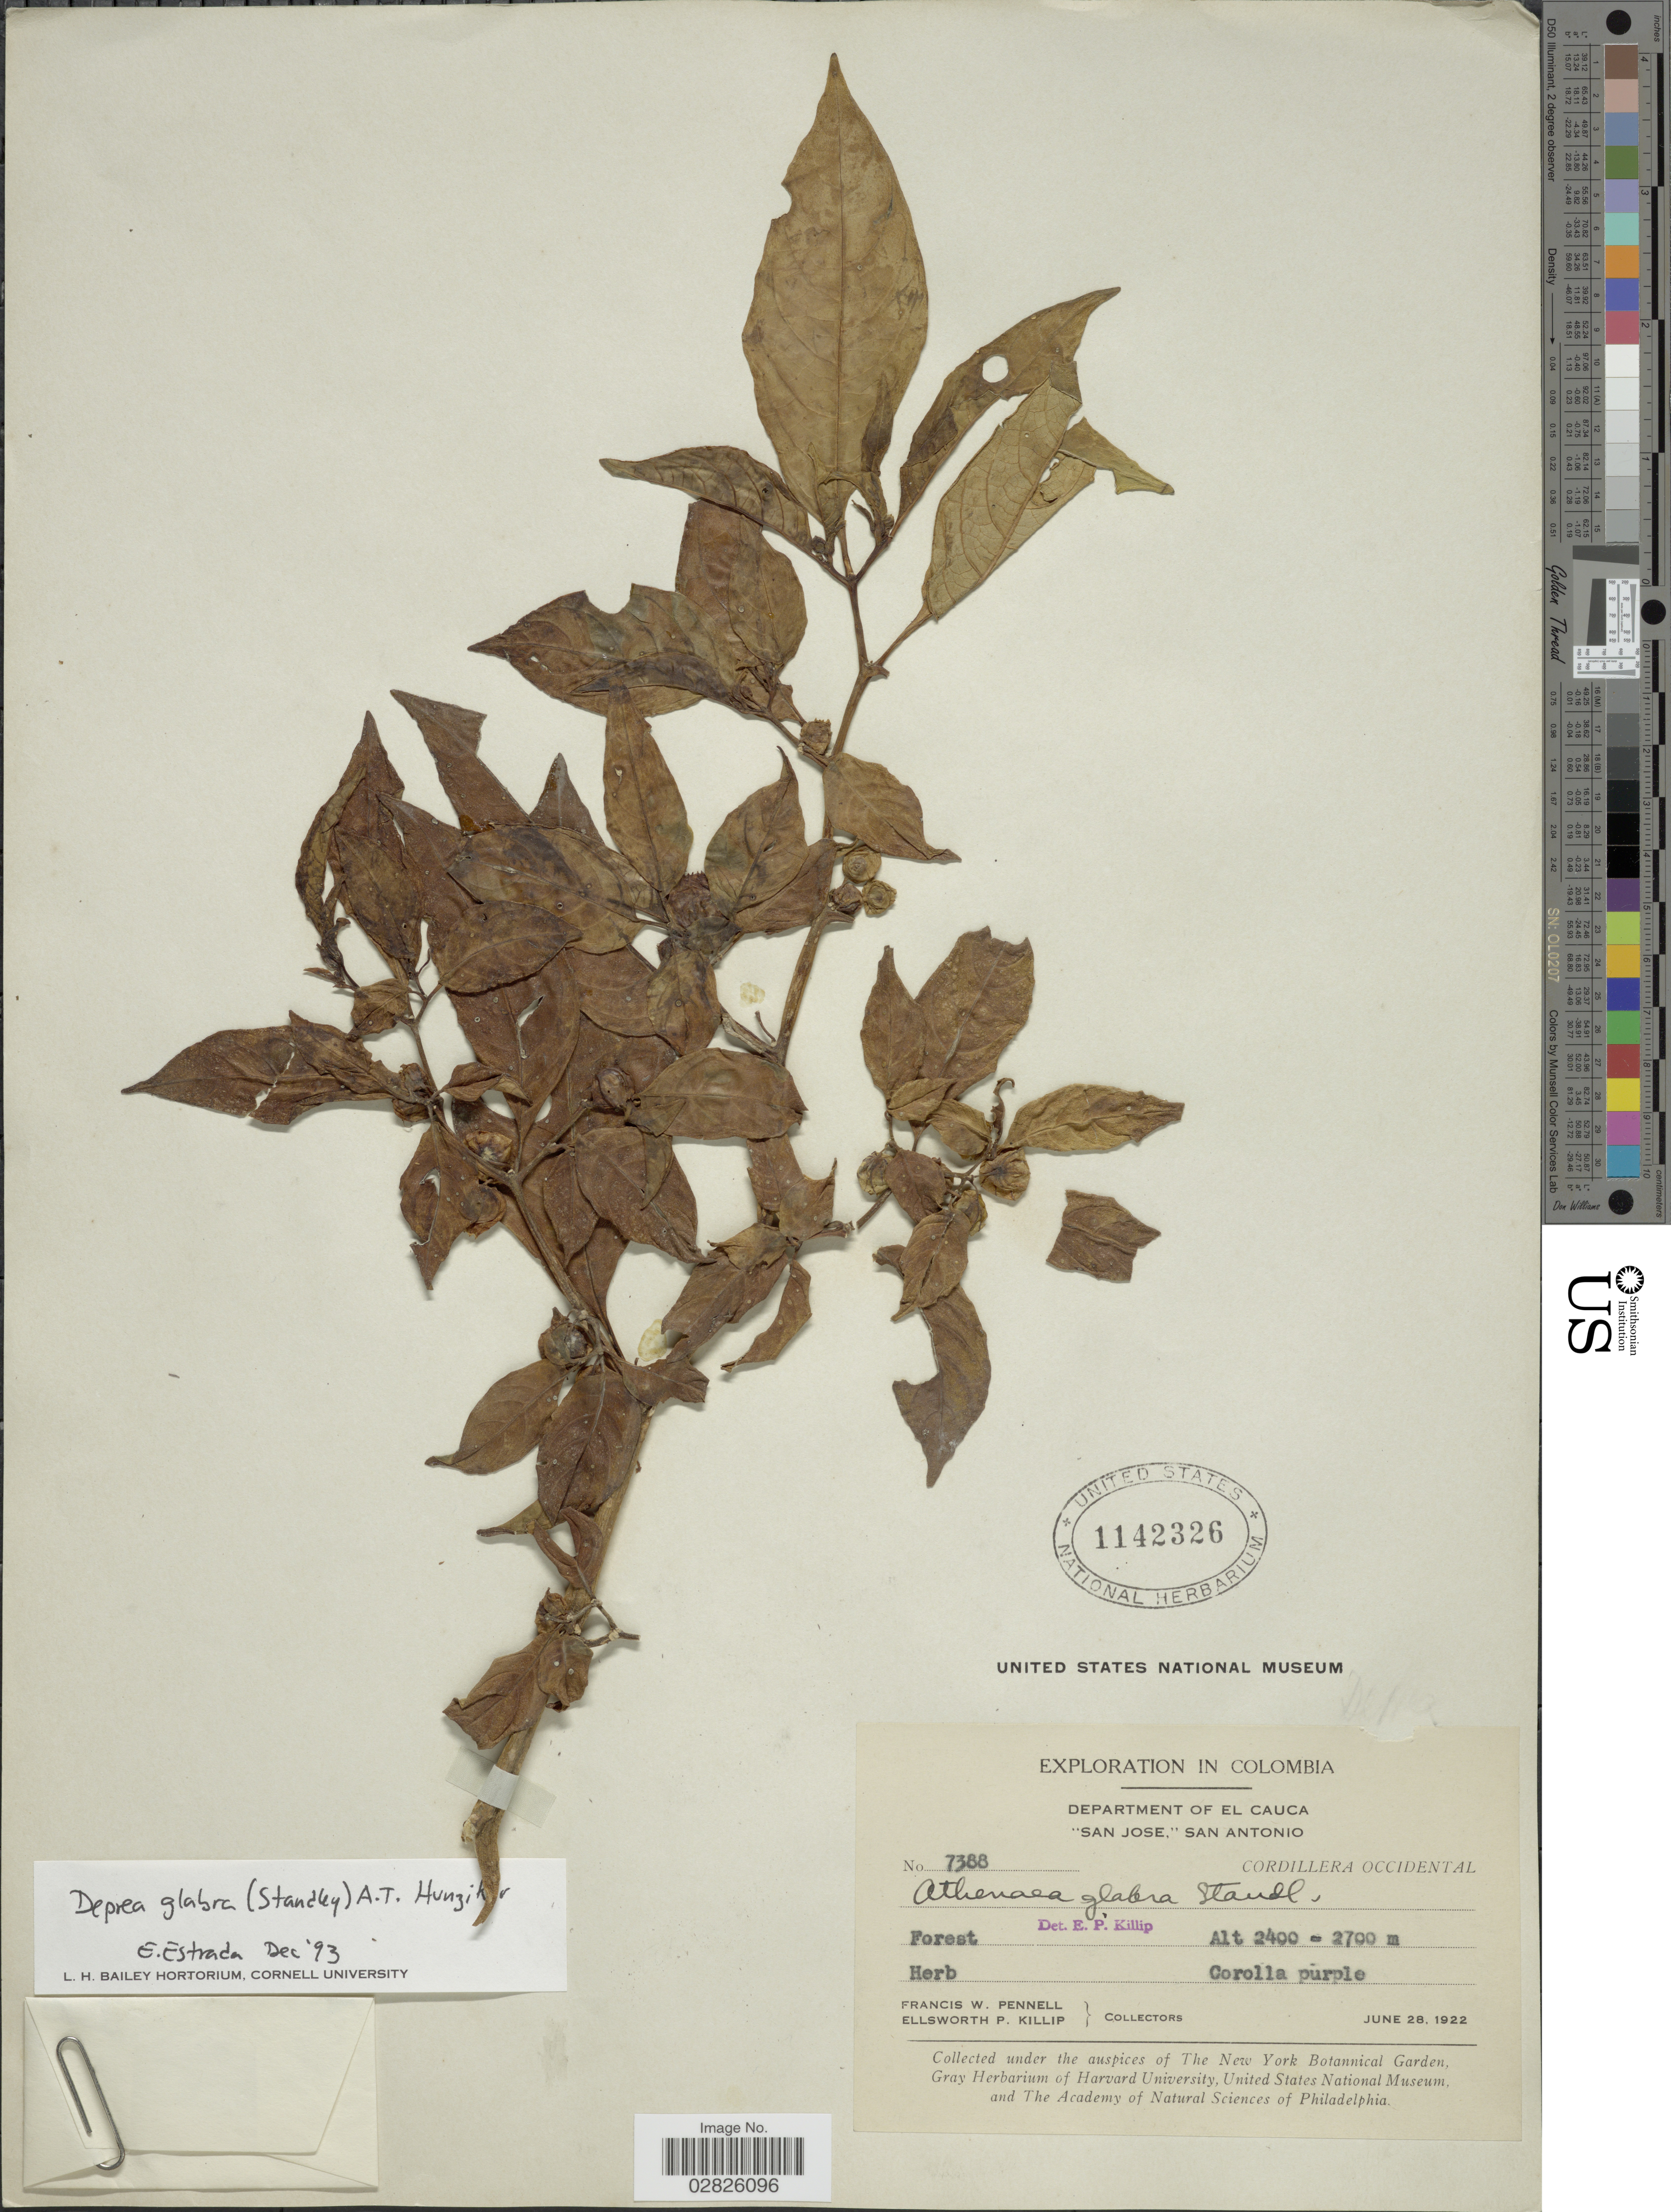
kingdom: Plantae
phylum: Tracheophyta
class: Magnoliopsida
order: Solanales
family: Solanaceae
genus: Deprea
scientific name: Deprea glabra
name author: (Standl.) Hunz.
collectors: F. W. Pennell & E. P. Killip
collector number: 7388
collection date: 1922-06-28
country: Colombia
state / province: Cauca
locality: Department of El Cauca. "San Jose," San Antonio. Cordillera Occidental.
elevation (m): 2400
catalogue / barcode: US 1142326